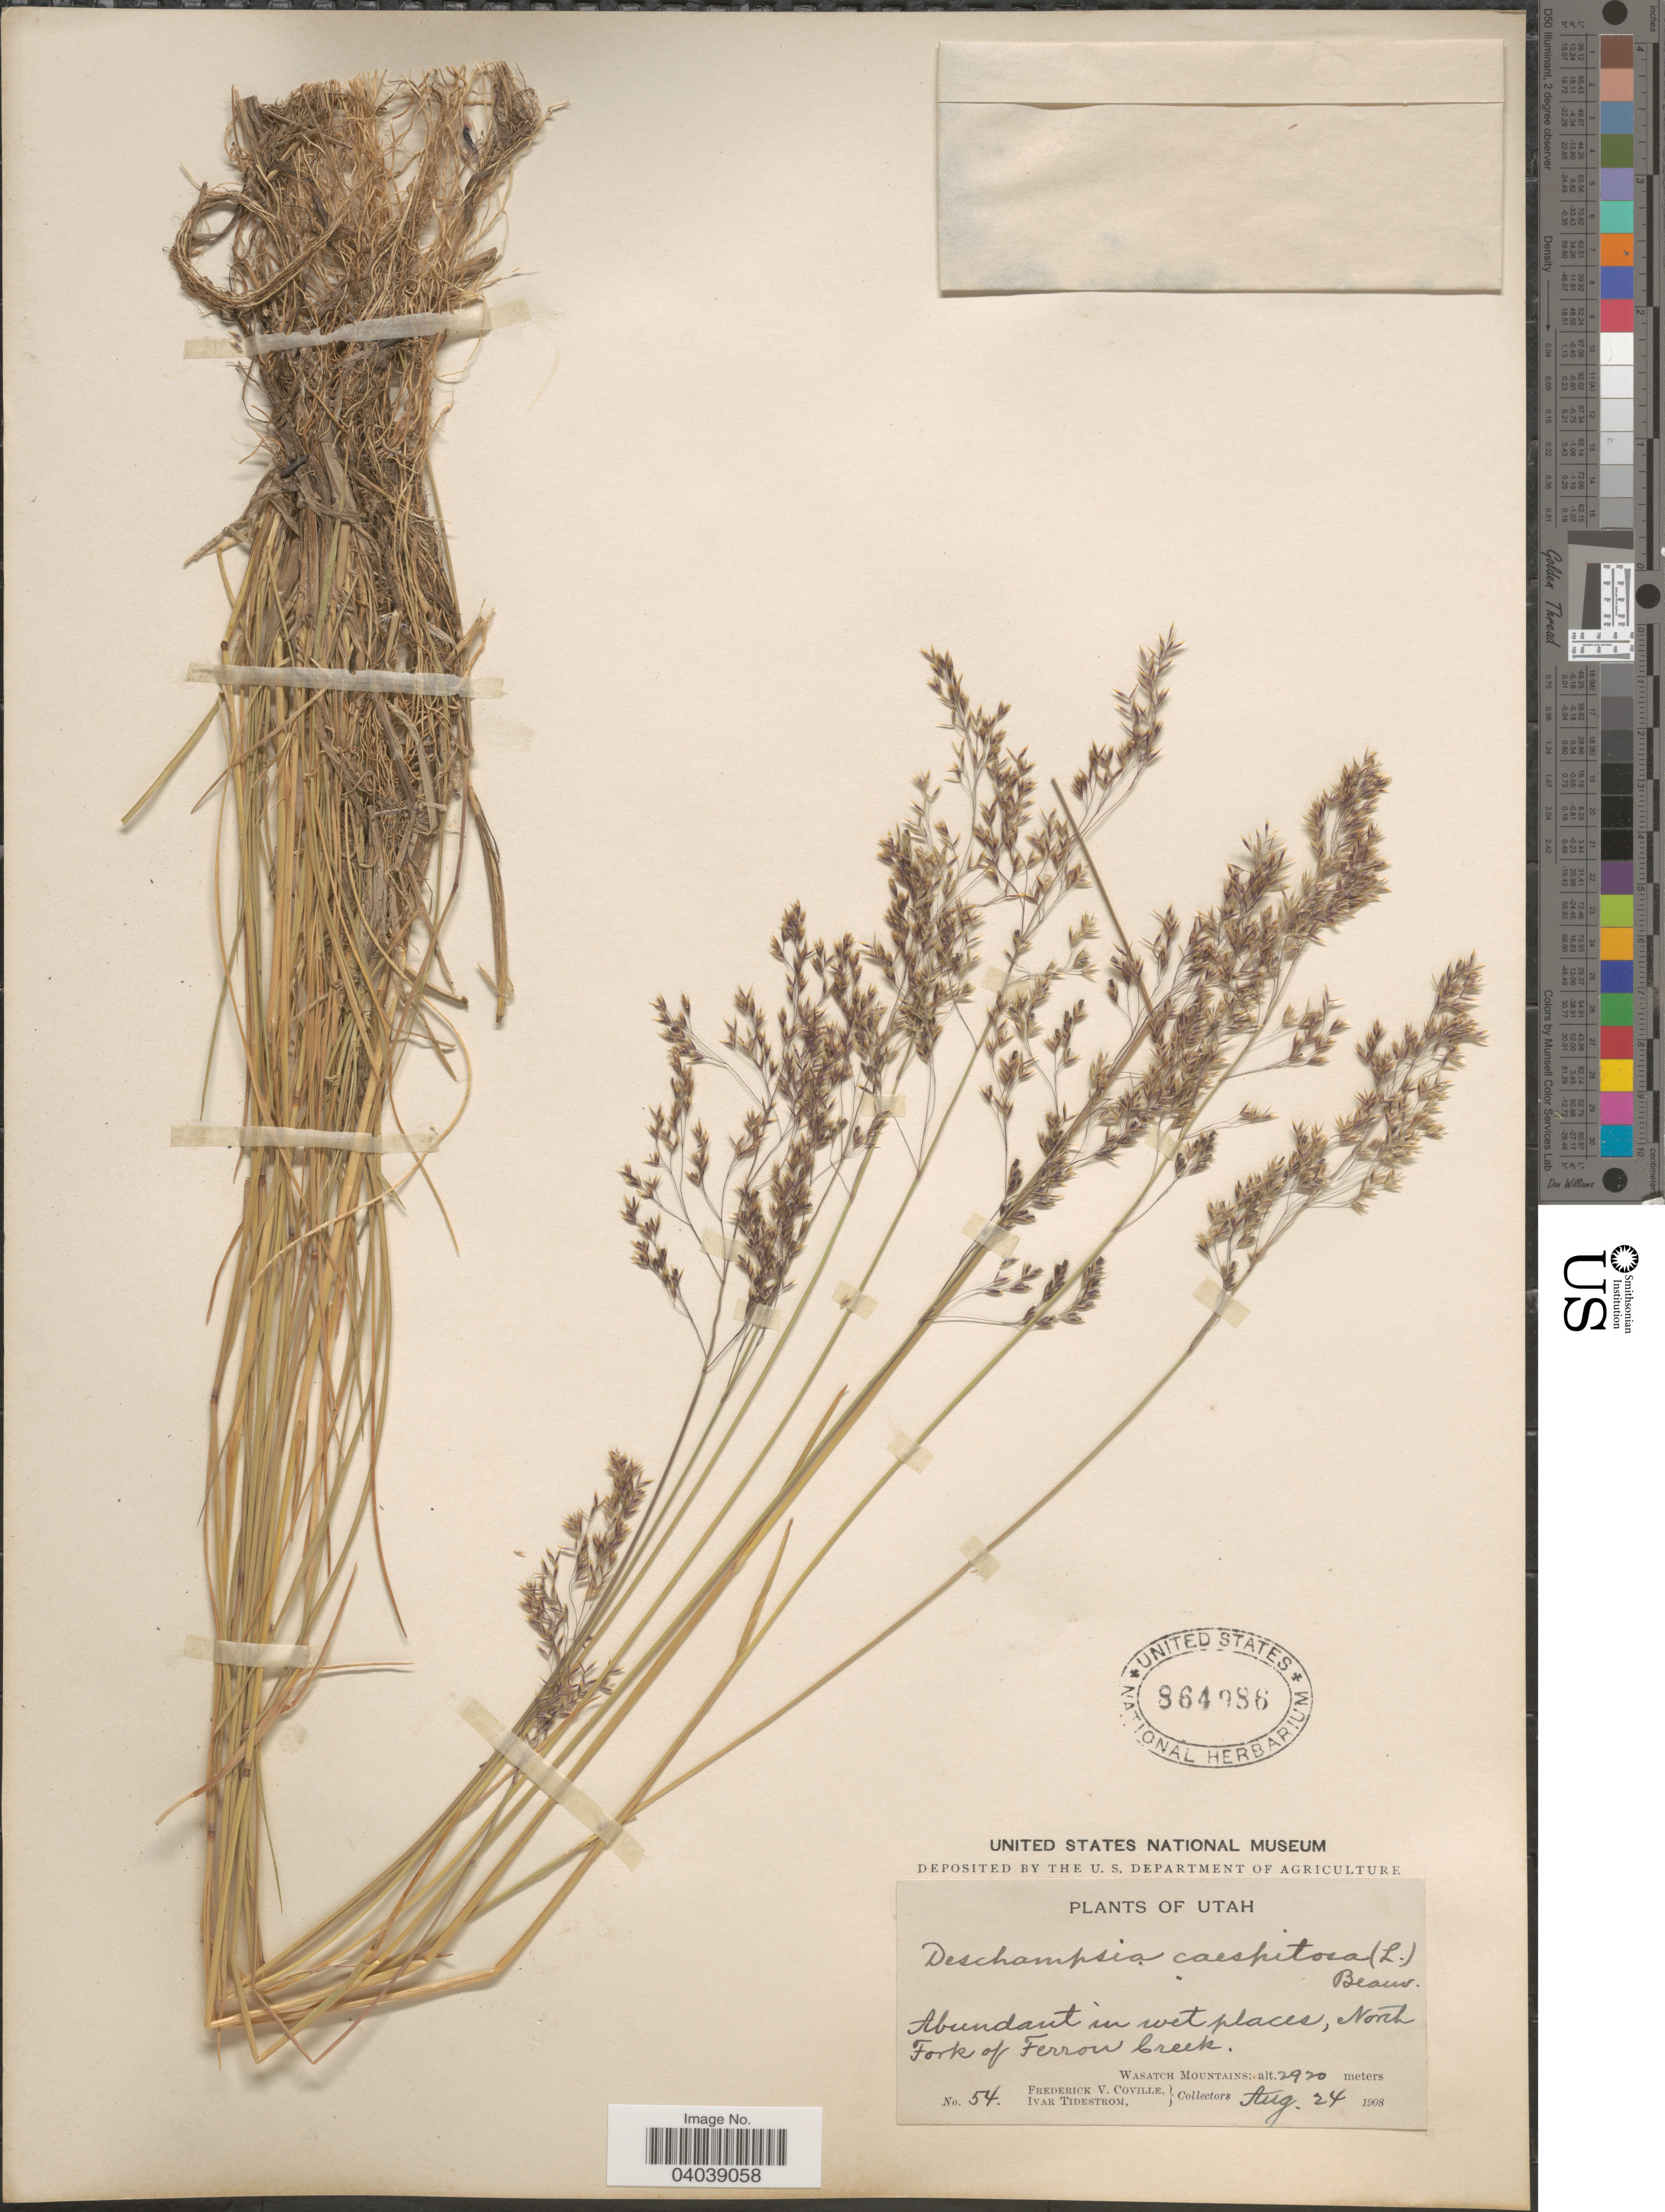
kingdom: Plantae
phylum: Tracheophyta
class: Liliopsida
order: Poales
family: Poaceae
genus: Deschampsia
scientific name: Deschampsia cespitosa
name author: (L.) P. Beauv.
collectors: F. V. Coville & I. F. Tidestrom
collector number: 54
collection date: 1908-08-24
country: United States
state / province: Utah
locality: North Fork of Ferron Creek. Wasatch Mountains.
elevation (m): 2920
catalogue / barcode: US 864086